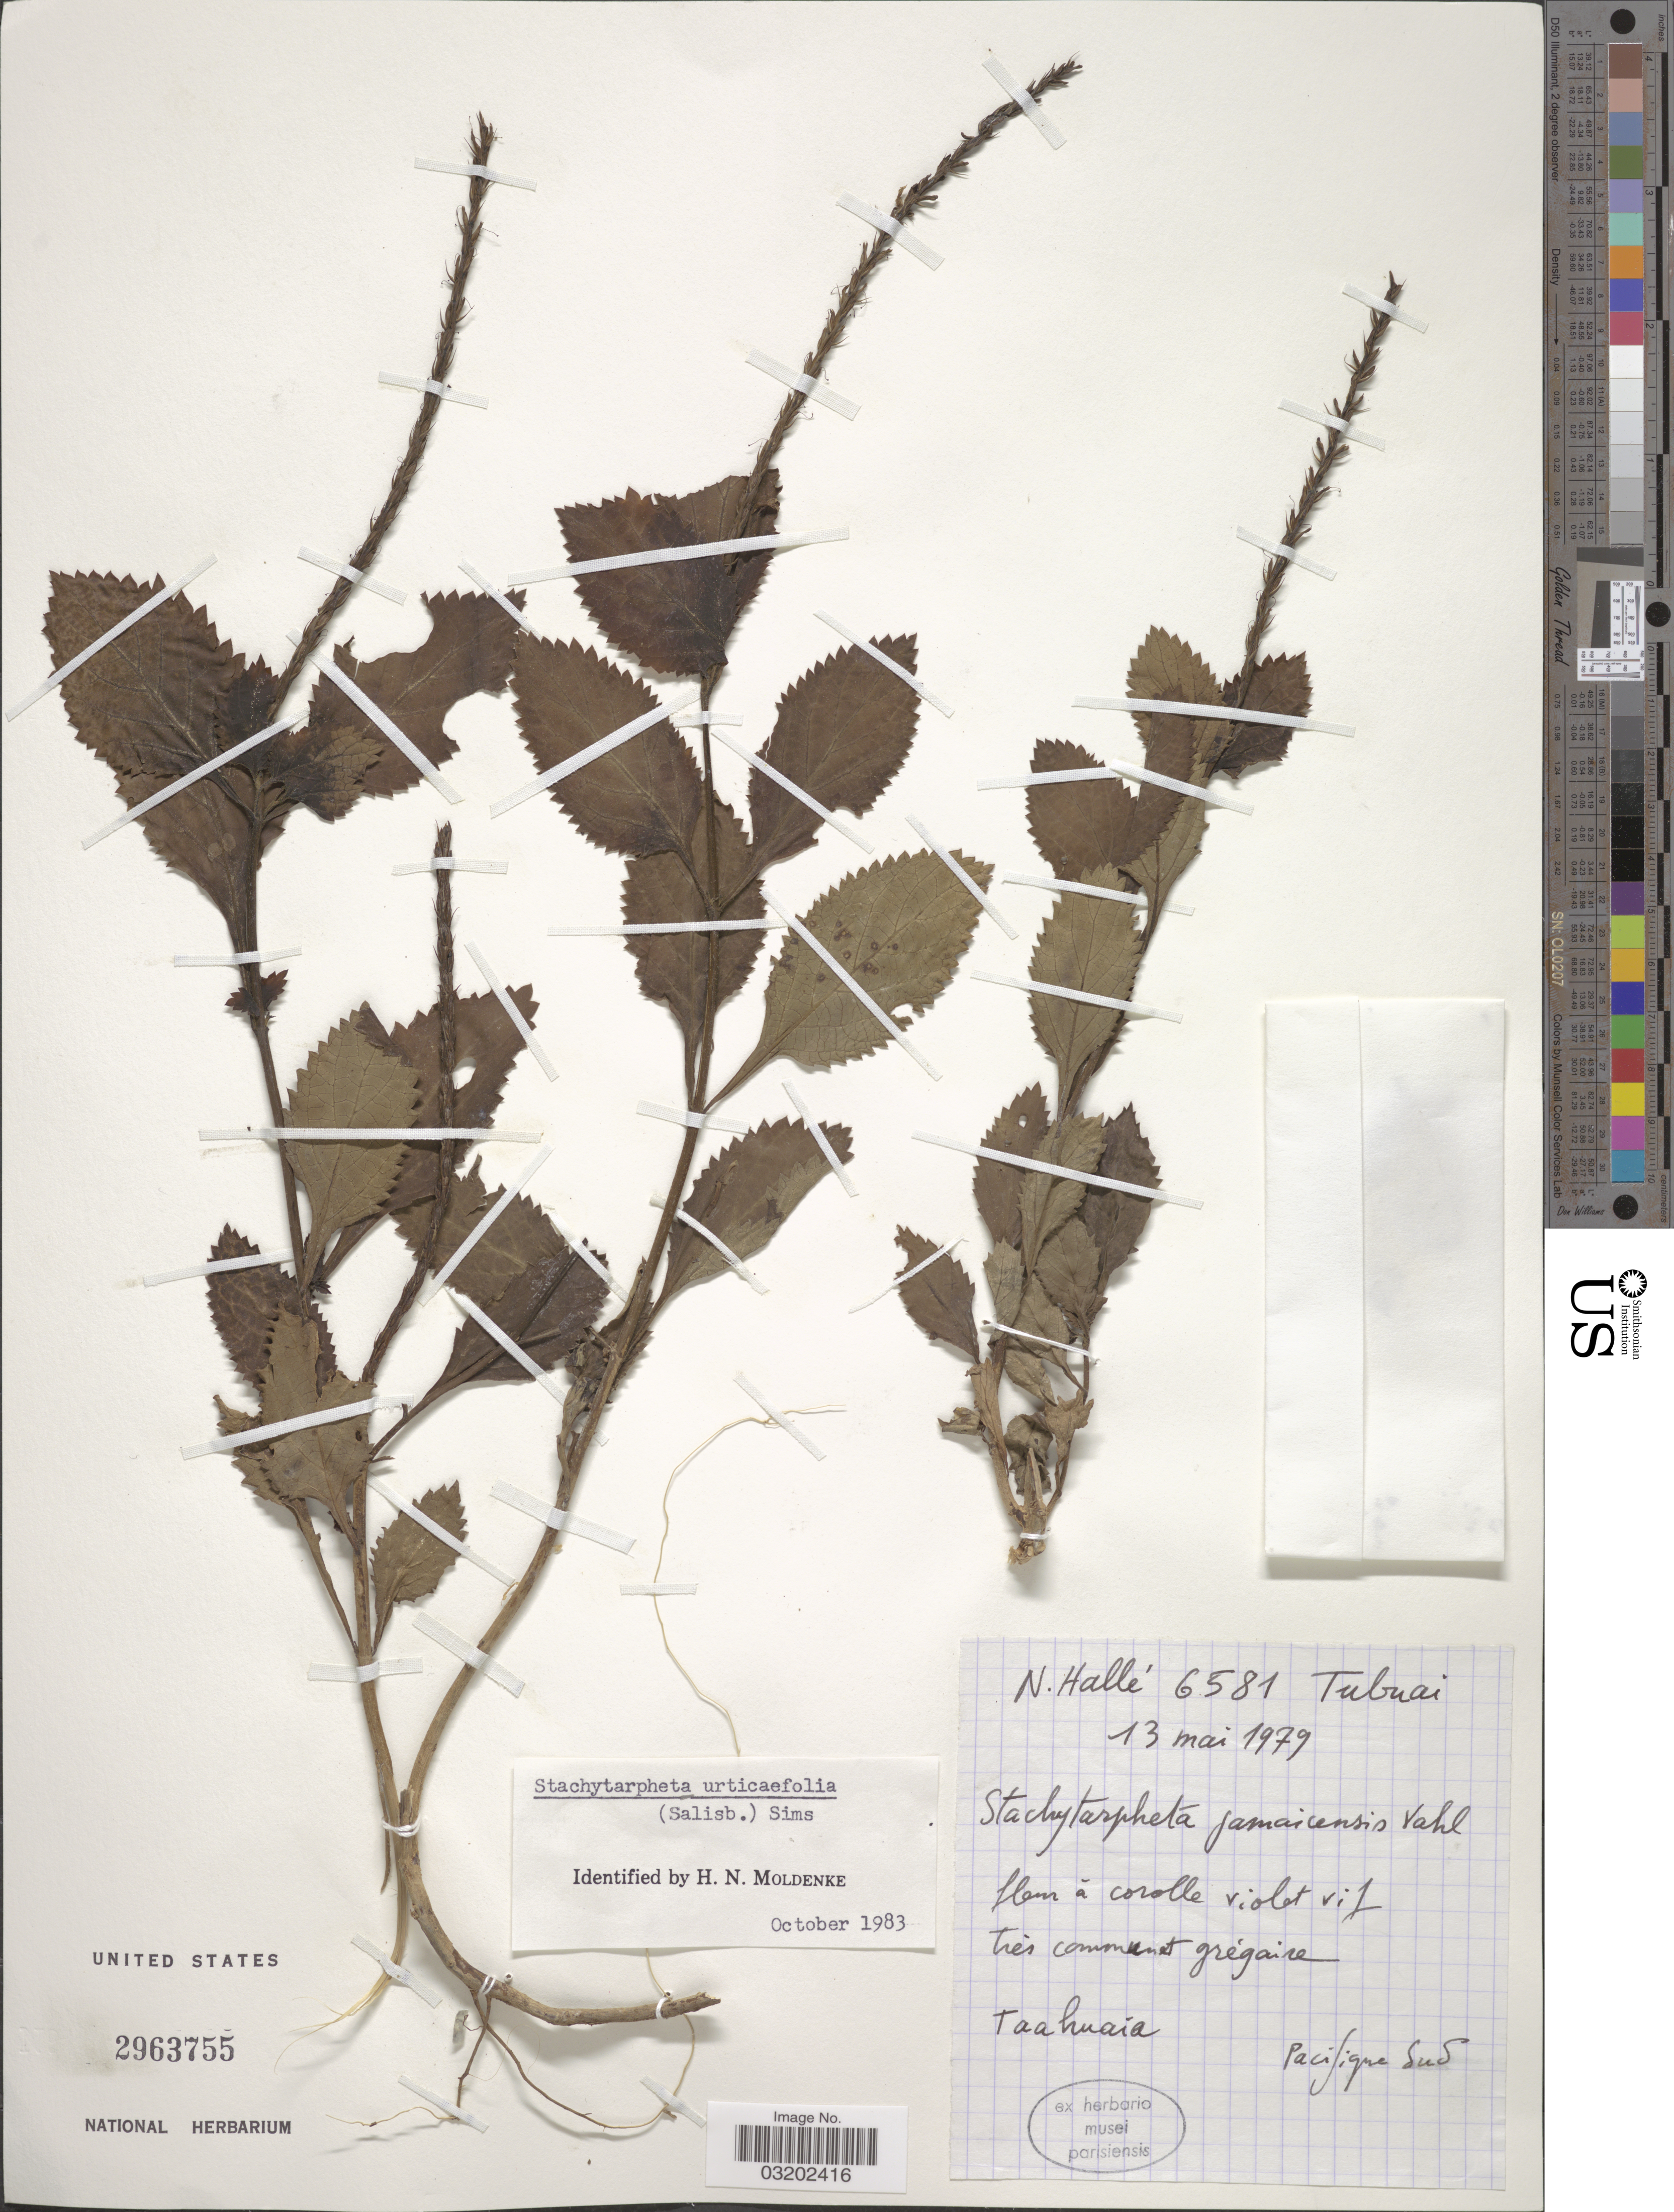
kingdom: Plantae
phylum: Tracheophyta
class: Magnoliopsida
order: Lamiales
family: Verbenaceae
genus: Stachytarpheta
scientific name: Stachytarpheta urticifolia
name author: Sims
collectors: N. Hallé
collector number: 6581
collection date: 1979-05-13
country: French Polynesia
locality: Tubuai. Taahuaia, Pacifique Sud.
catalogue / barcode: US 2963755